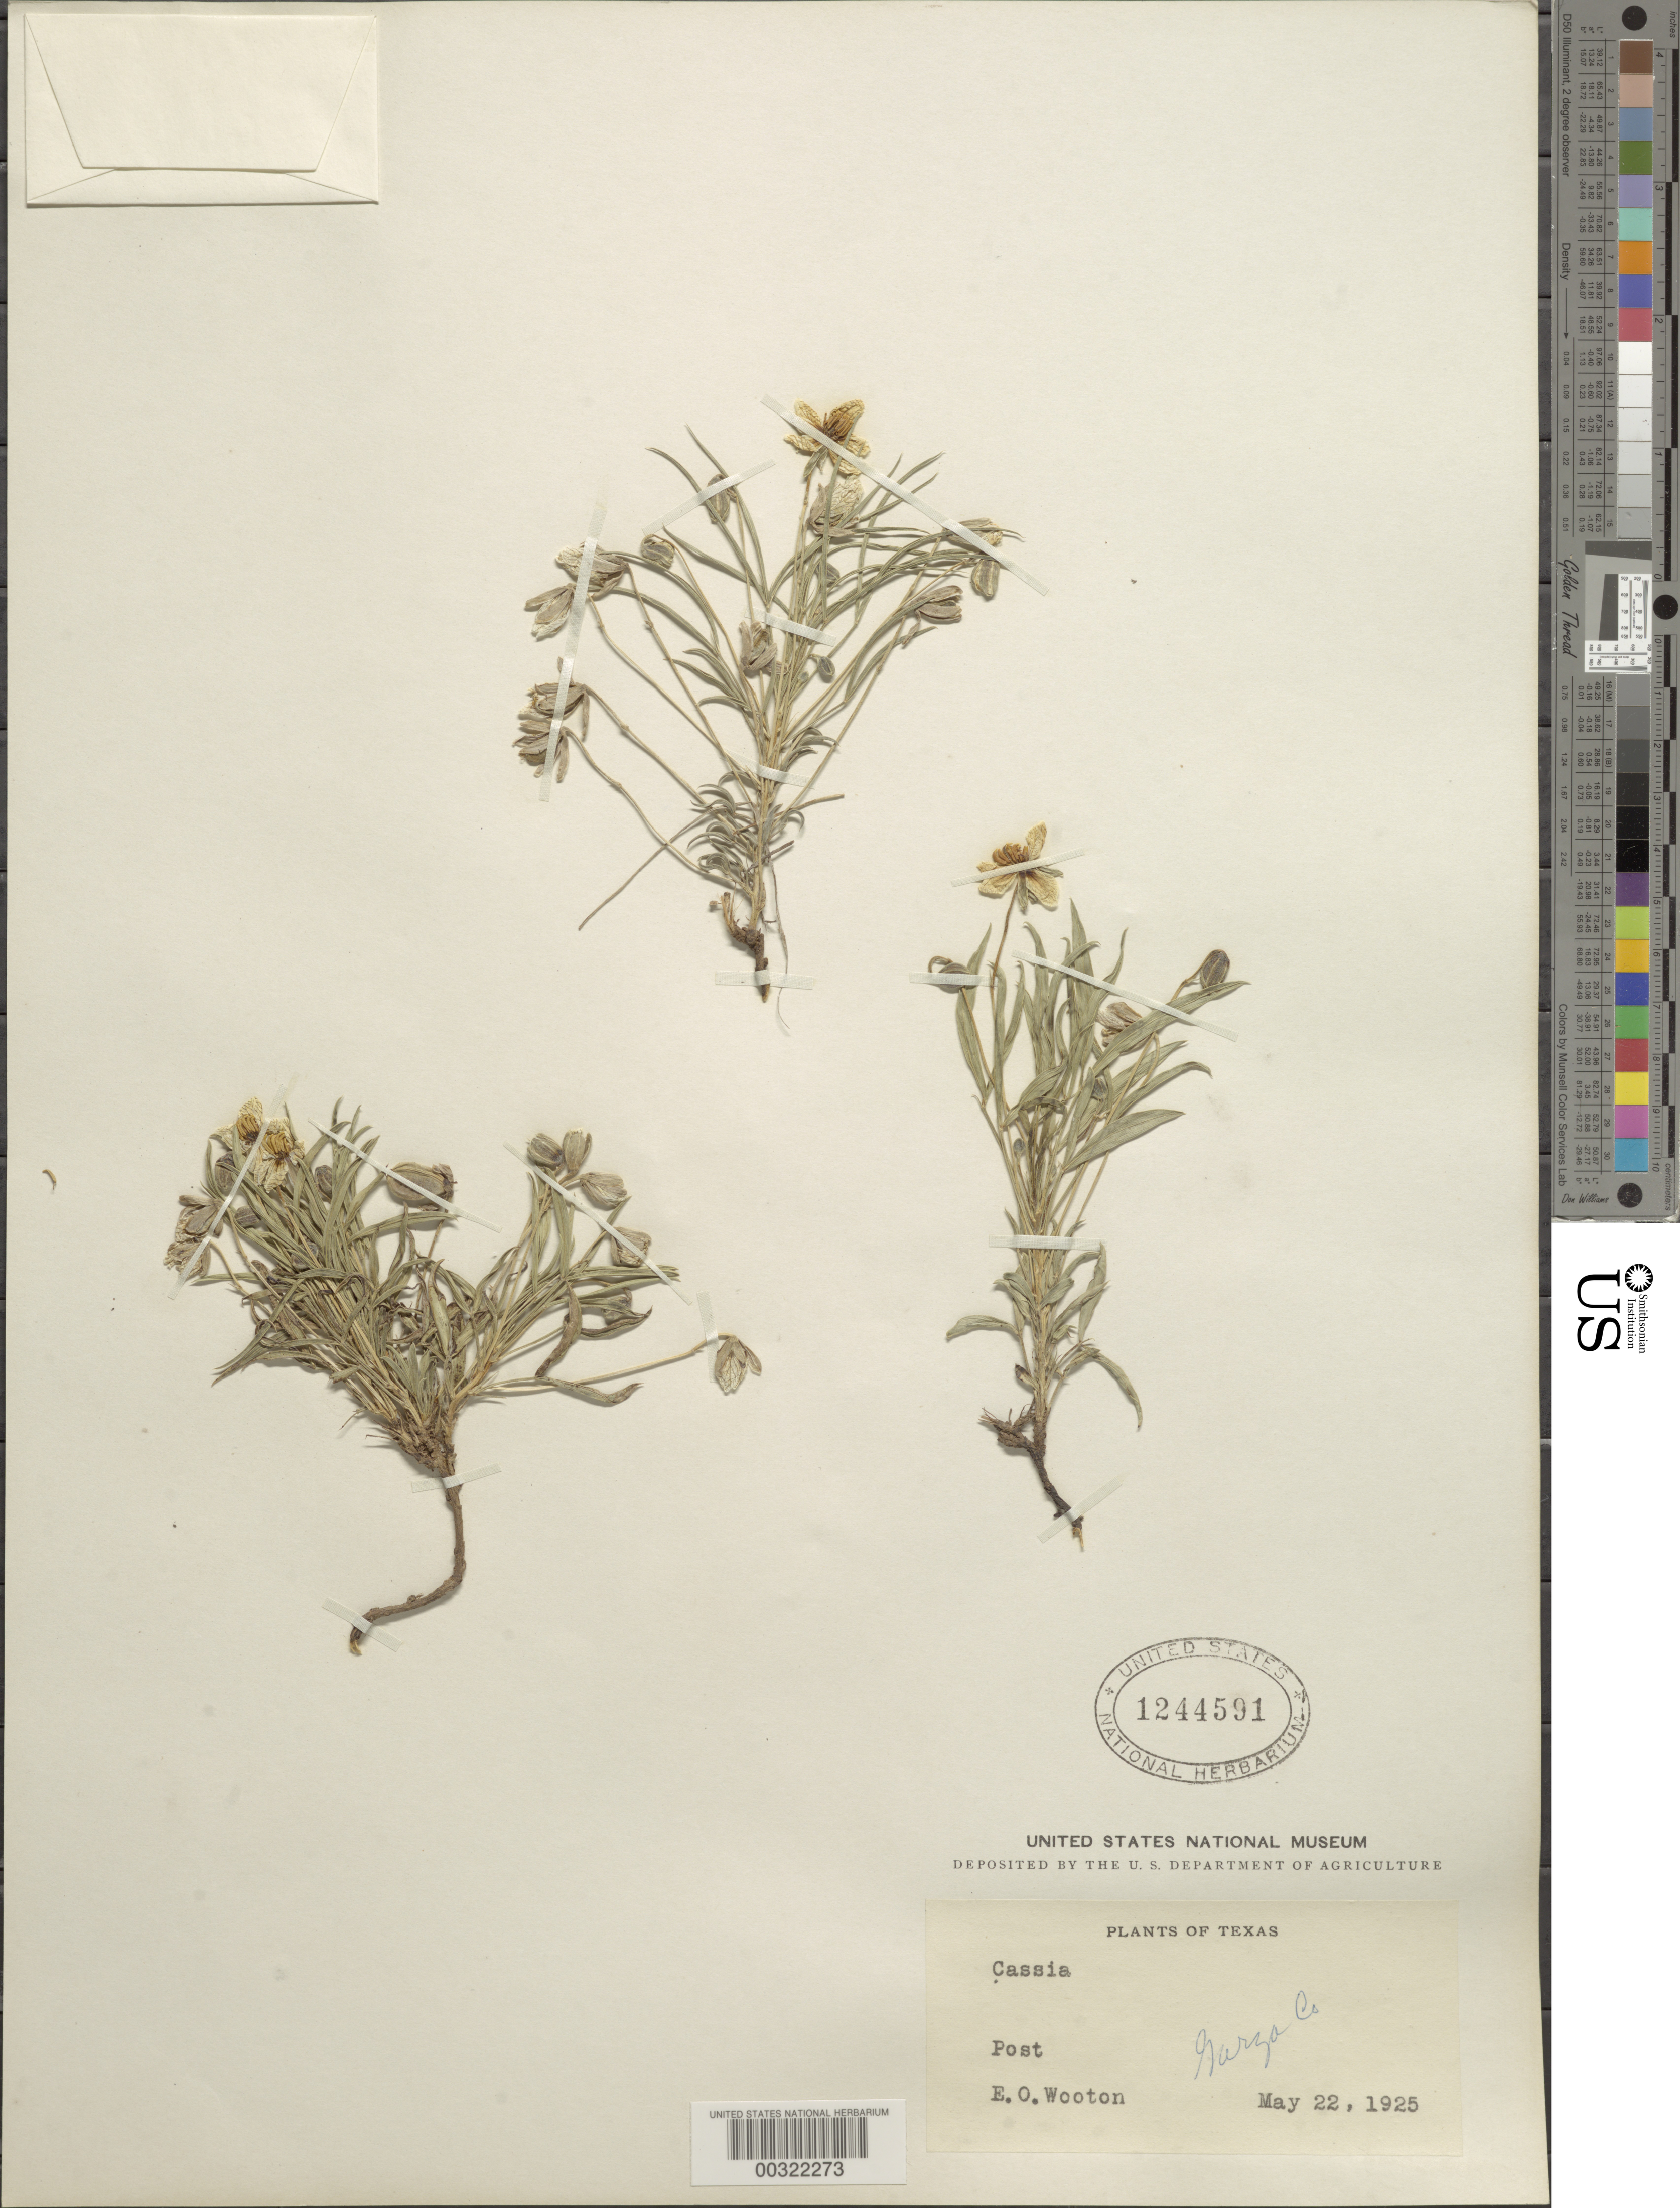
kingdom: Plantae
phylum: Tracheophyta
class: Magnoliopsida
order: Fabales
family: Fabaceae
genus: Senna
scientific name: Senna pumilio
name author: (A. Gray) H.S. Irwin & Barneby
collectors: E. O. Wooton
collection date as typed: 22 May 1925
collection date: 1925-05-22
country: United States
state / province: Texas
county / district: Garza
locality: Post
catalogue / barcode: US 1244591